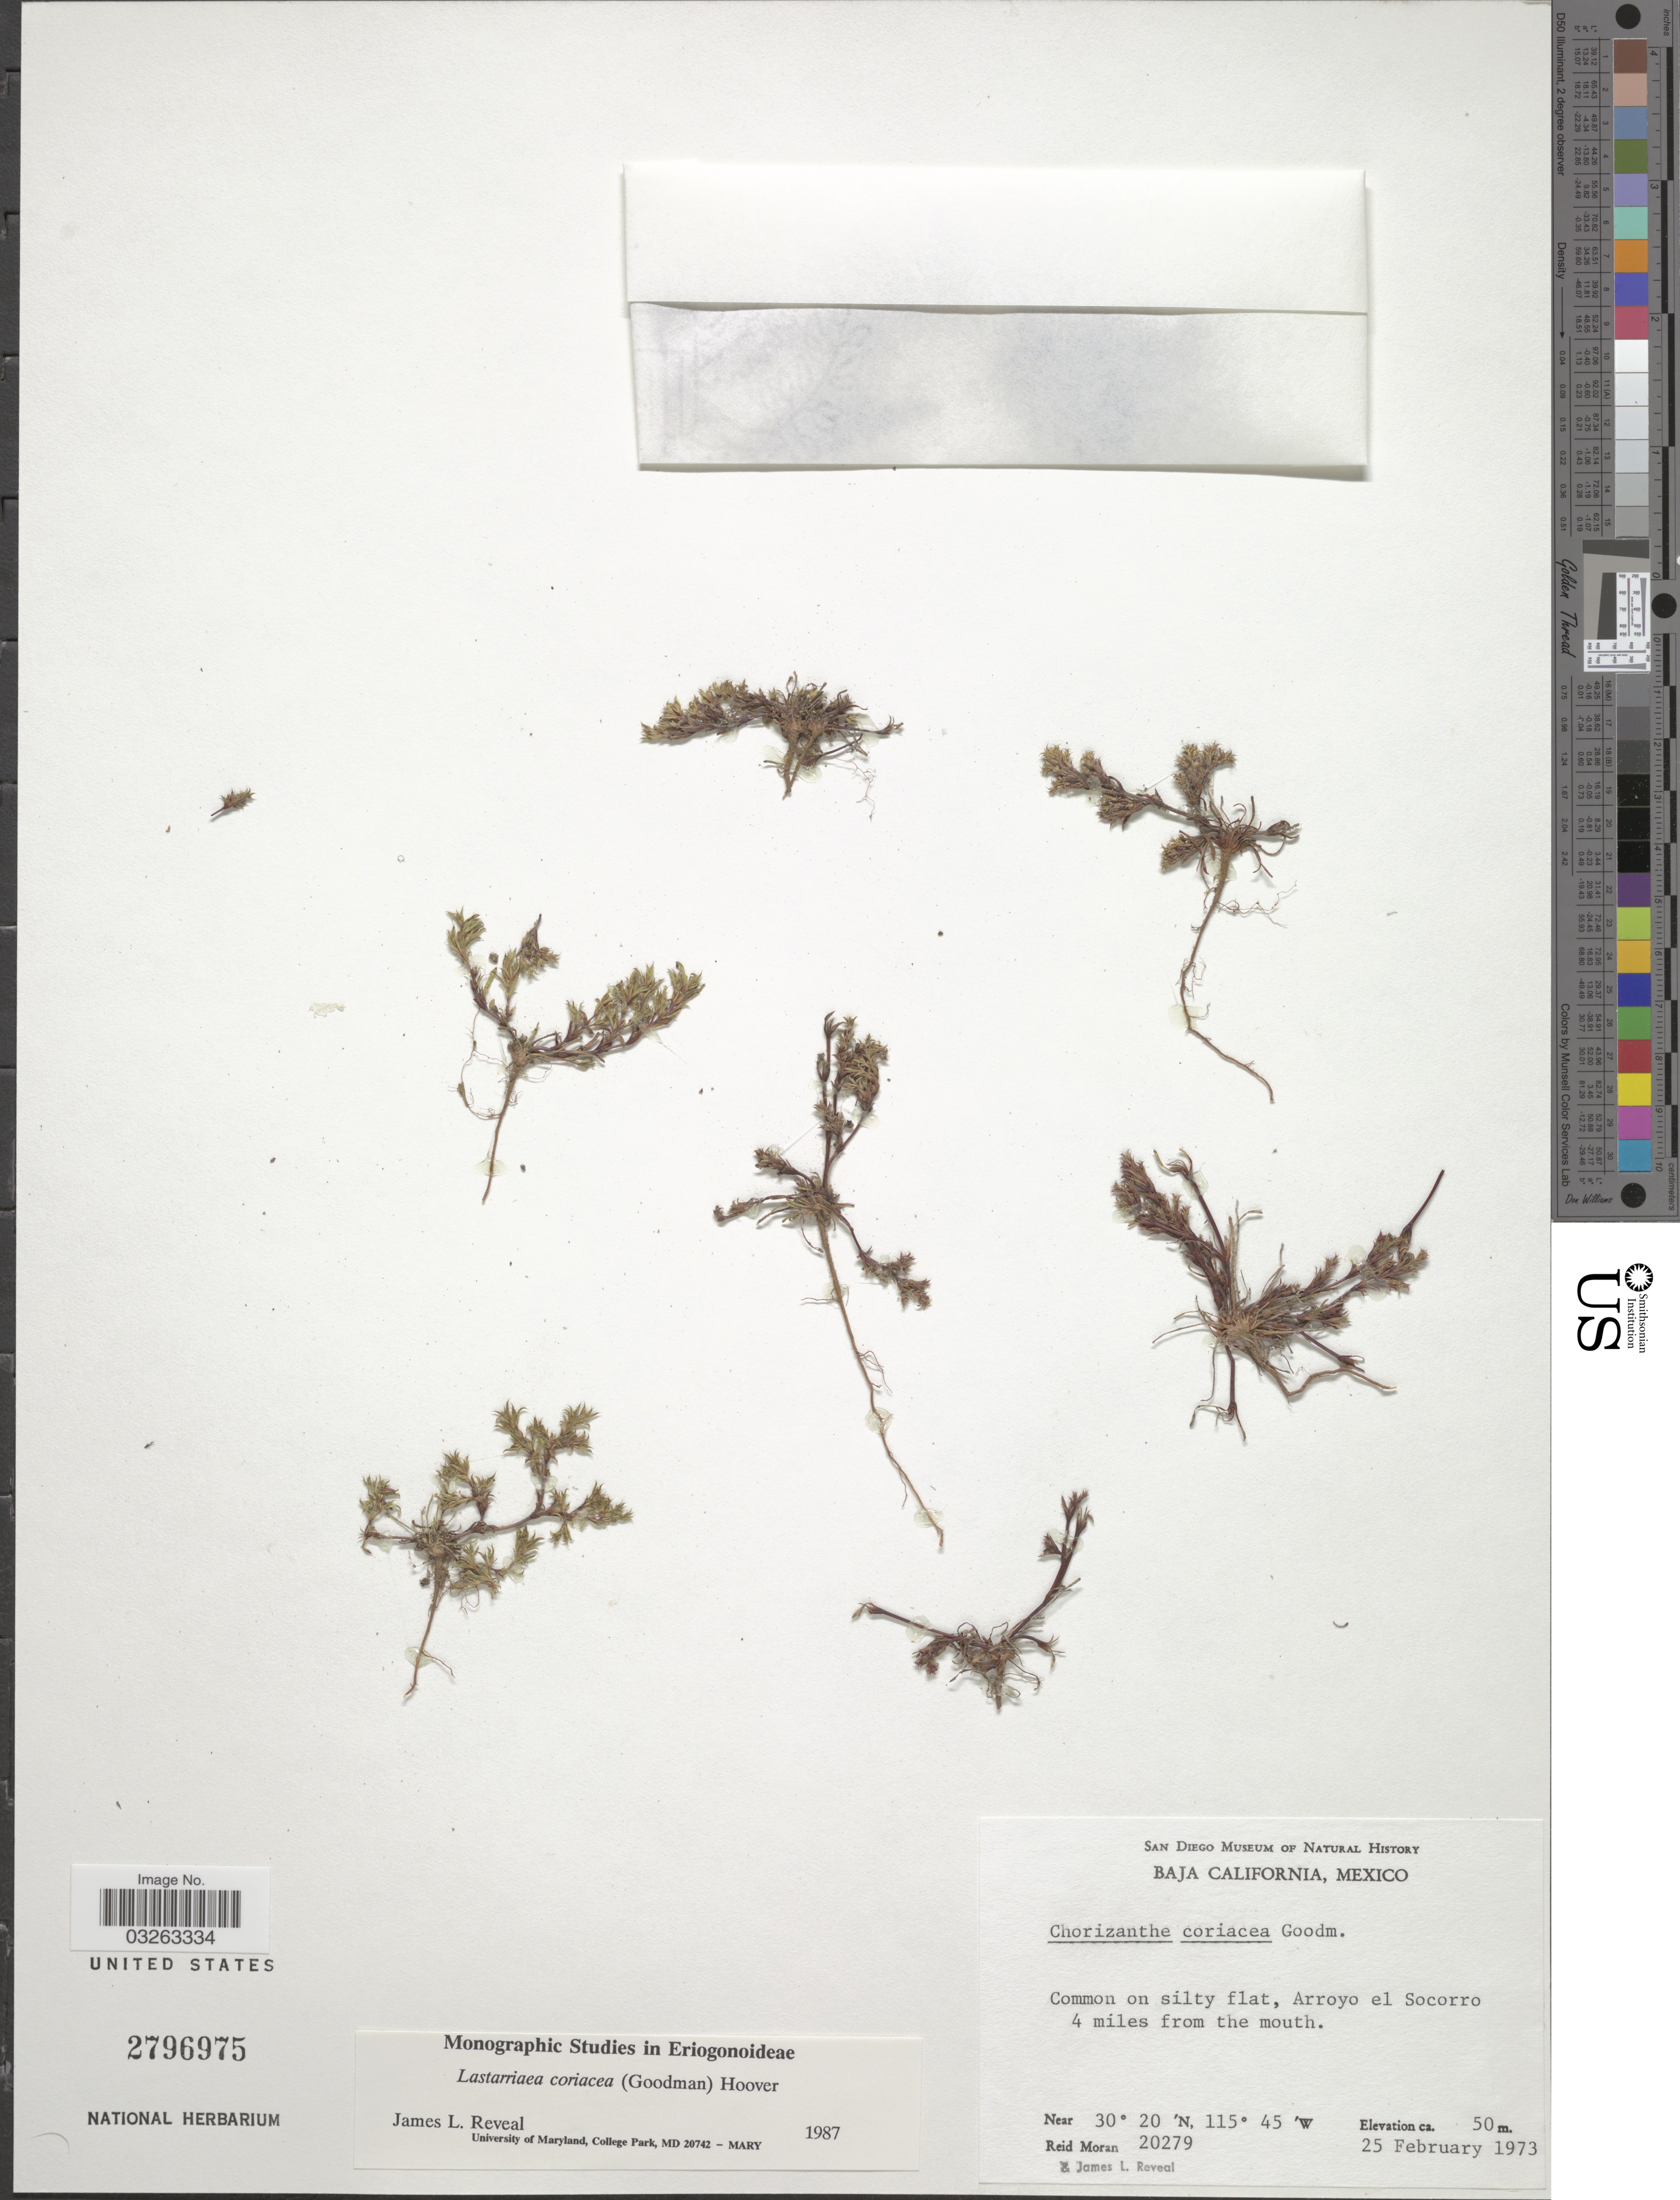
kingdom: Plantae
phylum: Tracheophyta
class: Magnoliopsida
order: Caryophyllales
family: Polygonaceae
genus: Lastarriaea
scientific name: Lastarriaea coriacea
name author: (Goodman) Hoover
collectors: R. Moran & J. L. Reveal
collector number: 20279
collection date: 1973-02-25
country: Mexico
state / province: Baja California Norte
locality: Common on silty flat, Arroyo el Socorro 4 miles from the mouth.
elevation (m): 50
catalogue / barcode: US 2796975